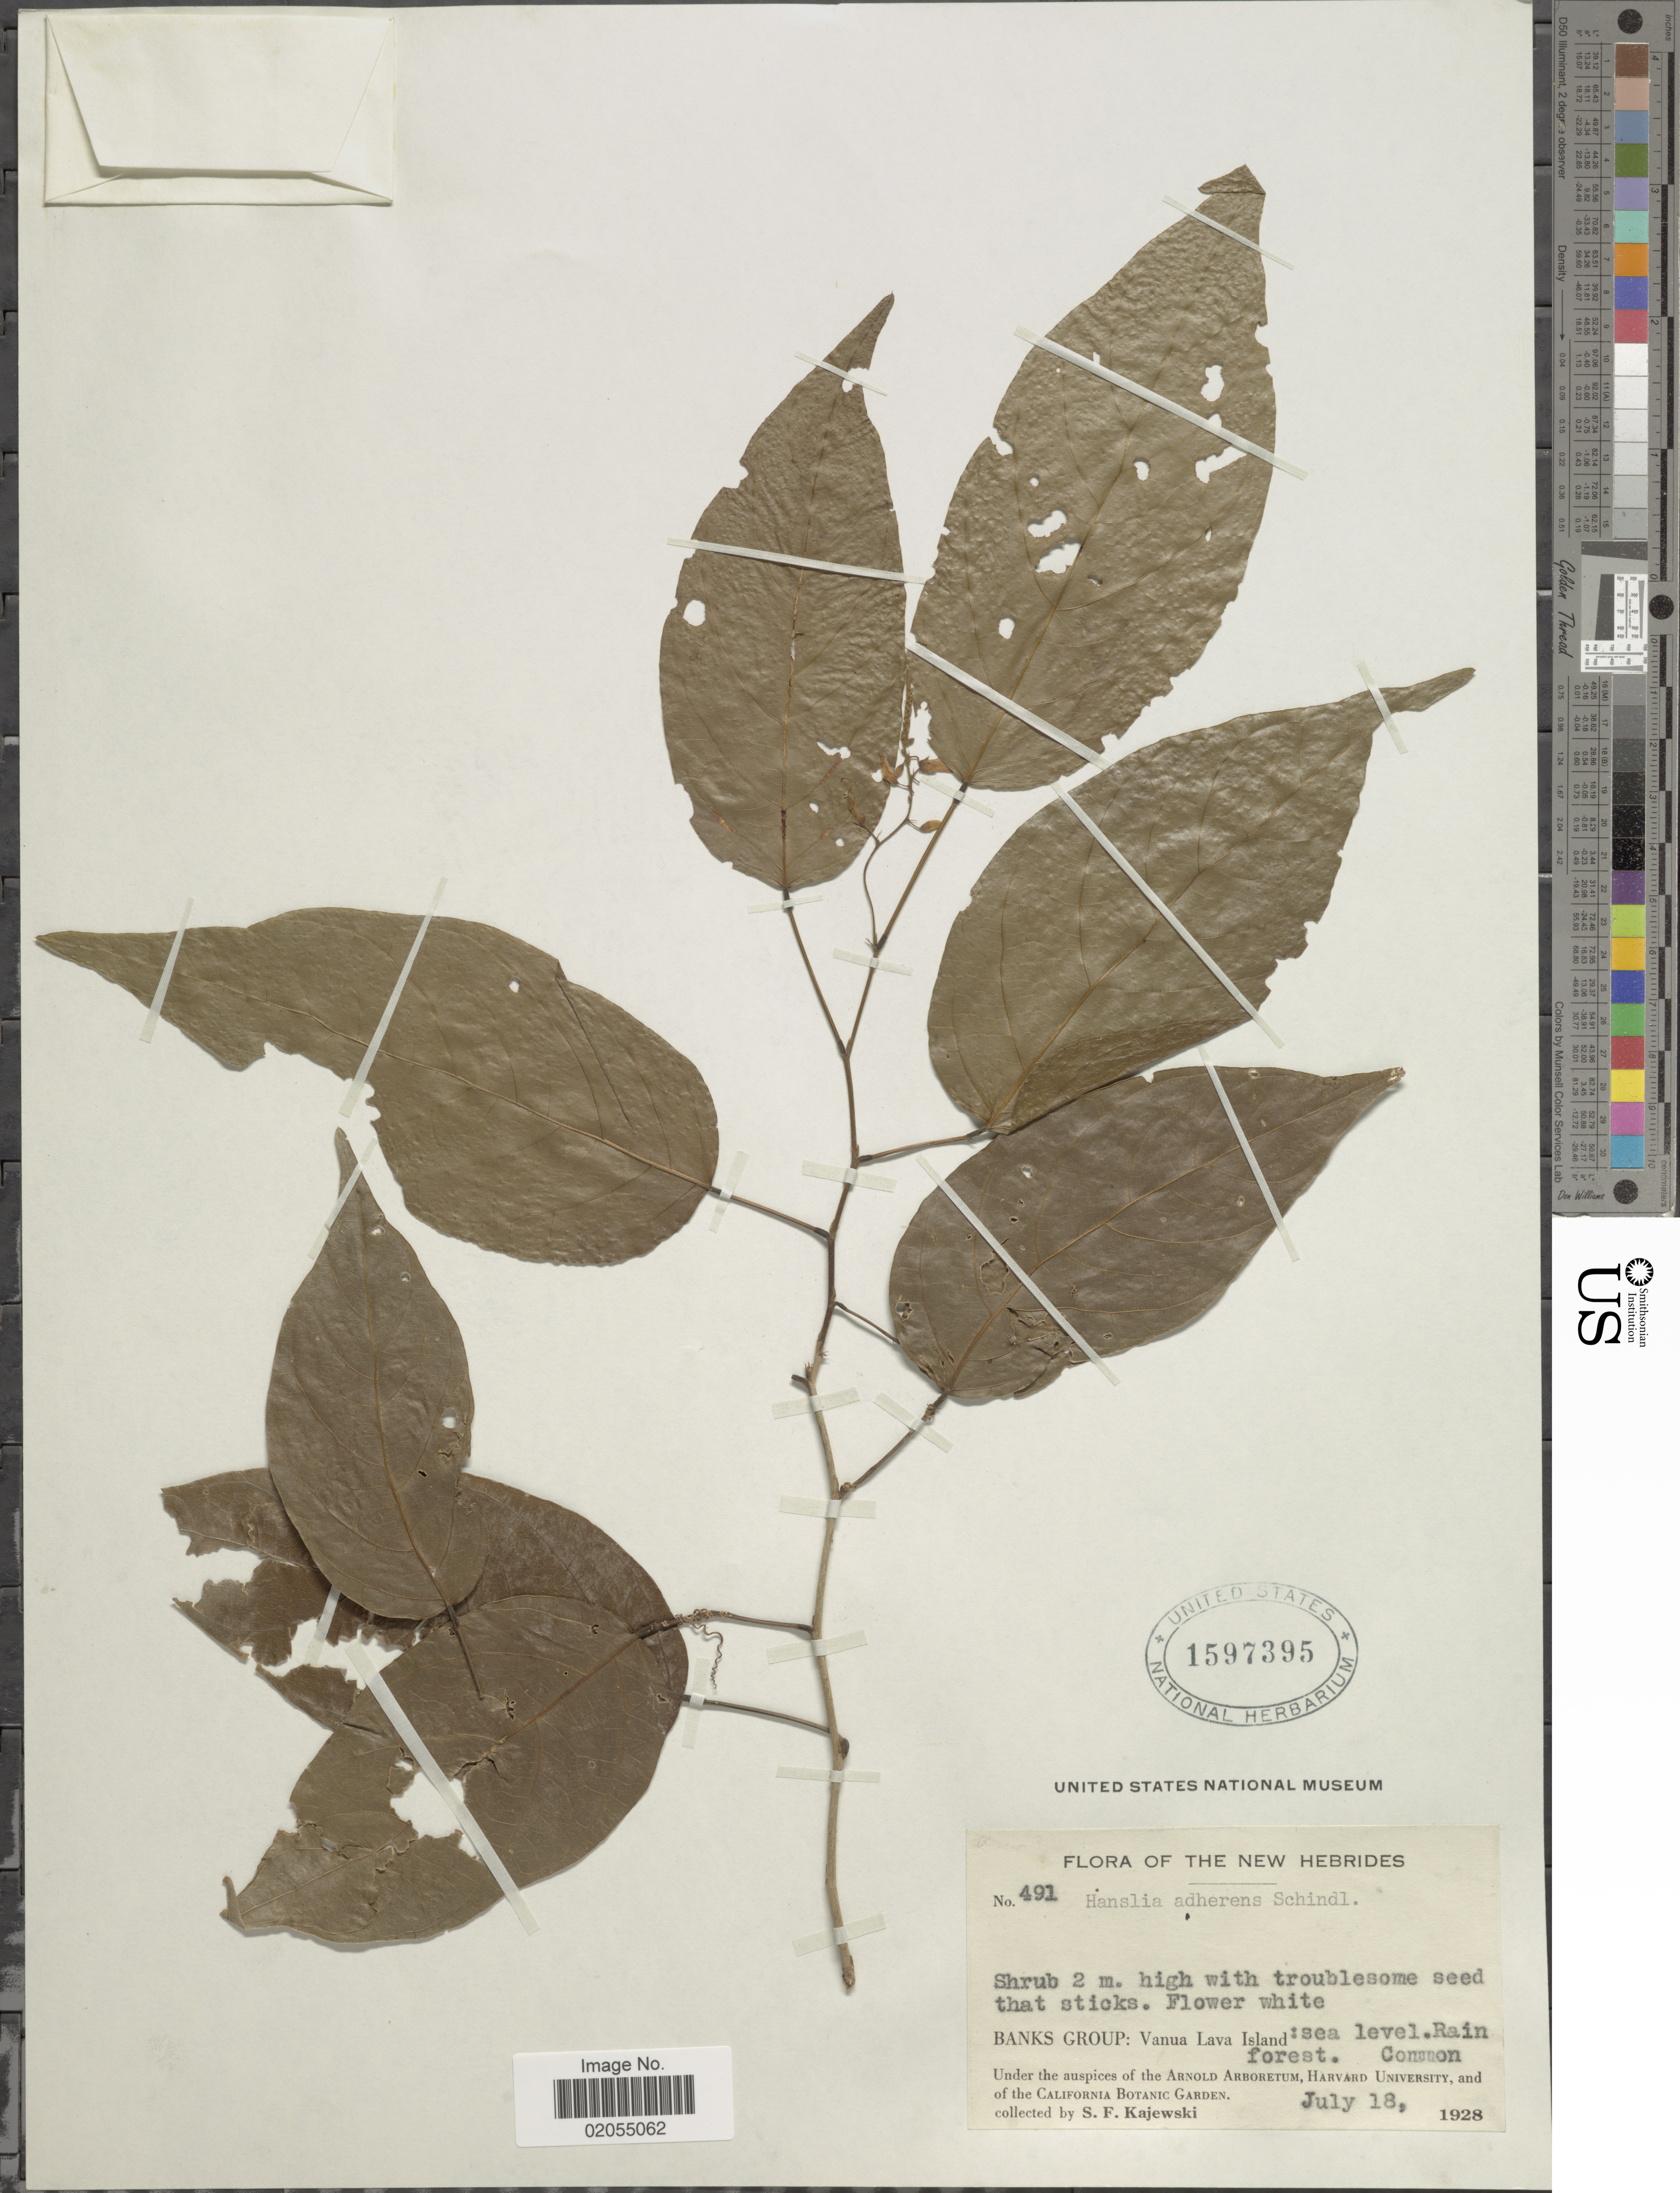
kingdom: Plantae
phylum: Tracheophyta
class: Magnoliopsida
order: Fabales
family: Fabaceae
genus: Hanslia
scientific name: Hanslia ormocarpoides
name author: (DC.) H. Ohashi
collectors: S. Kajewski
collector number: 491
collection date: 1928-07-18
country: Vanuatu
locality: New Hebrides. Banks Group: Vanua Lava Island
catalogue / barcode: US 1597395